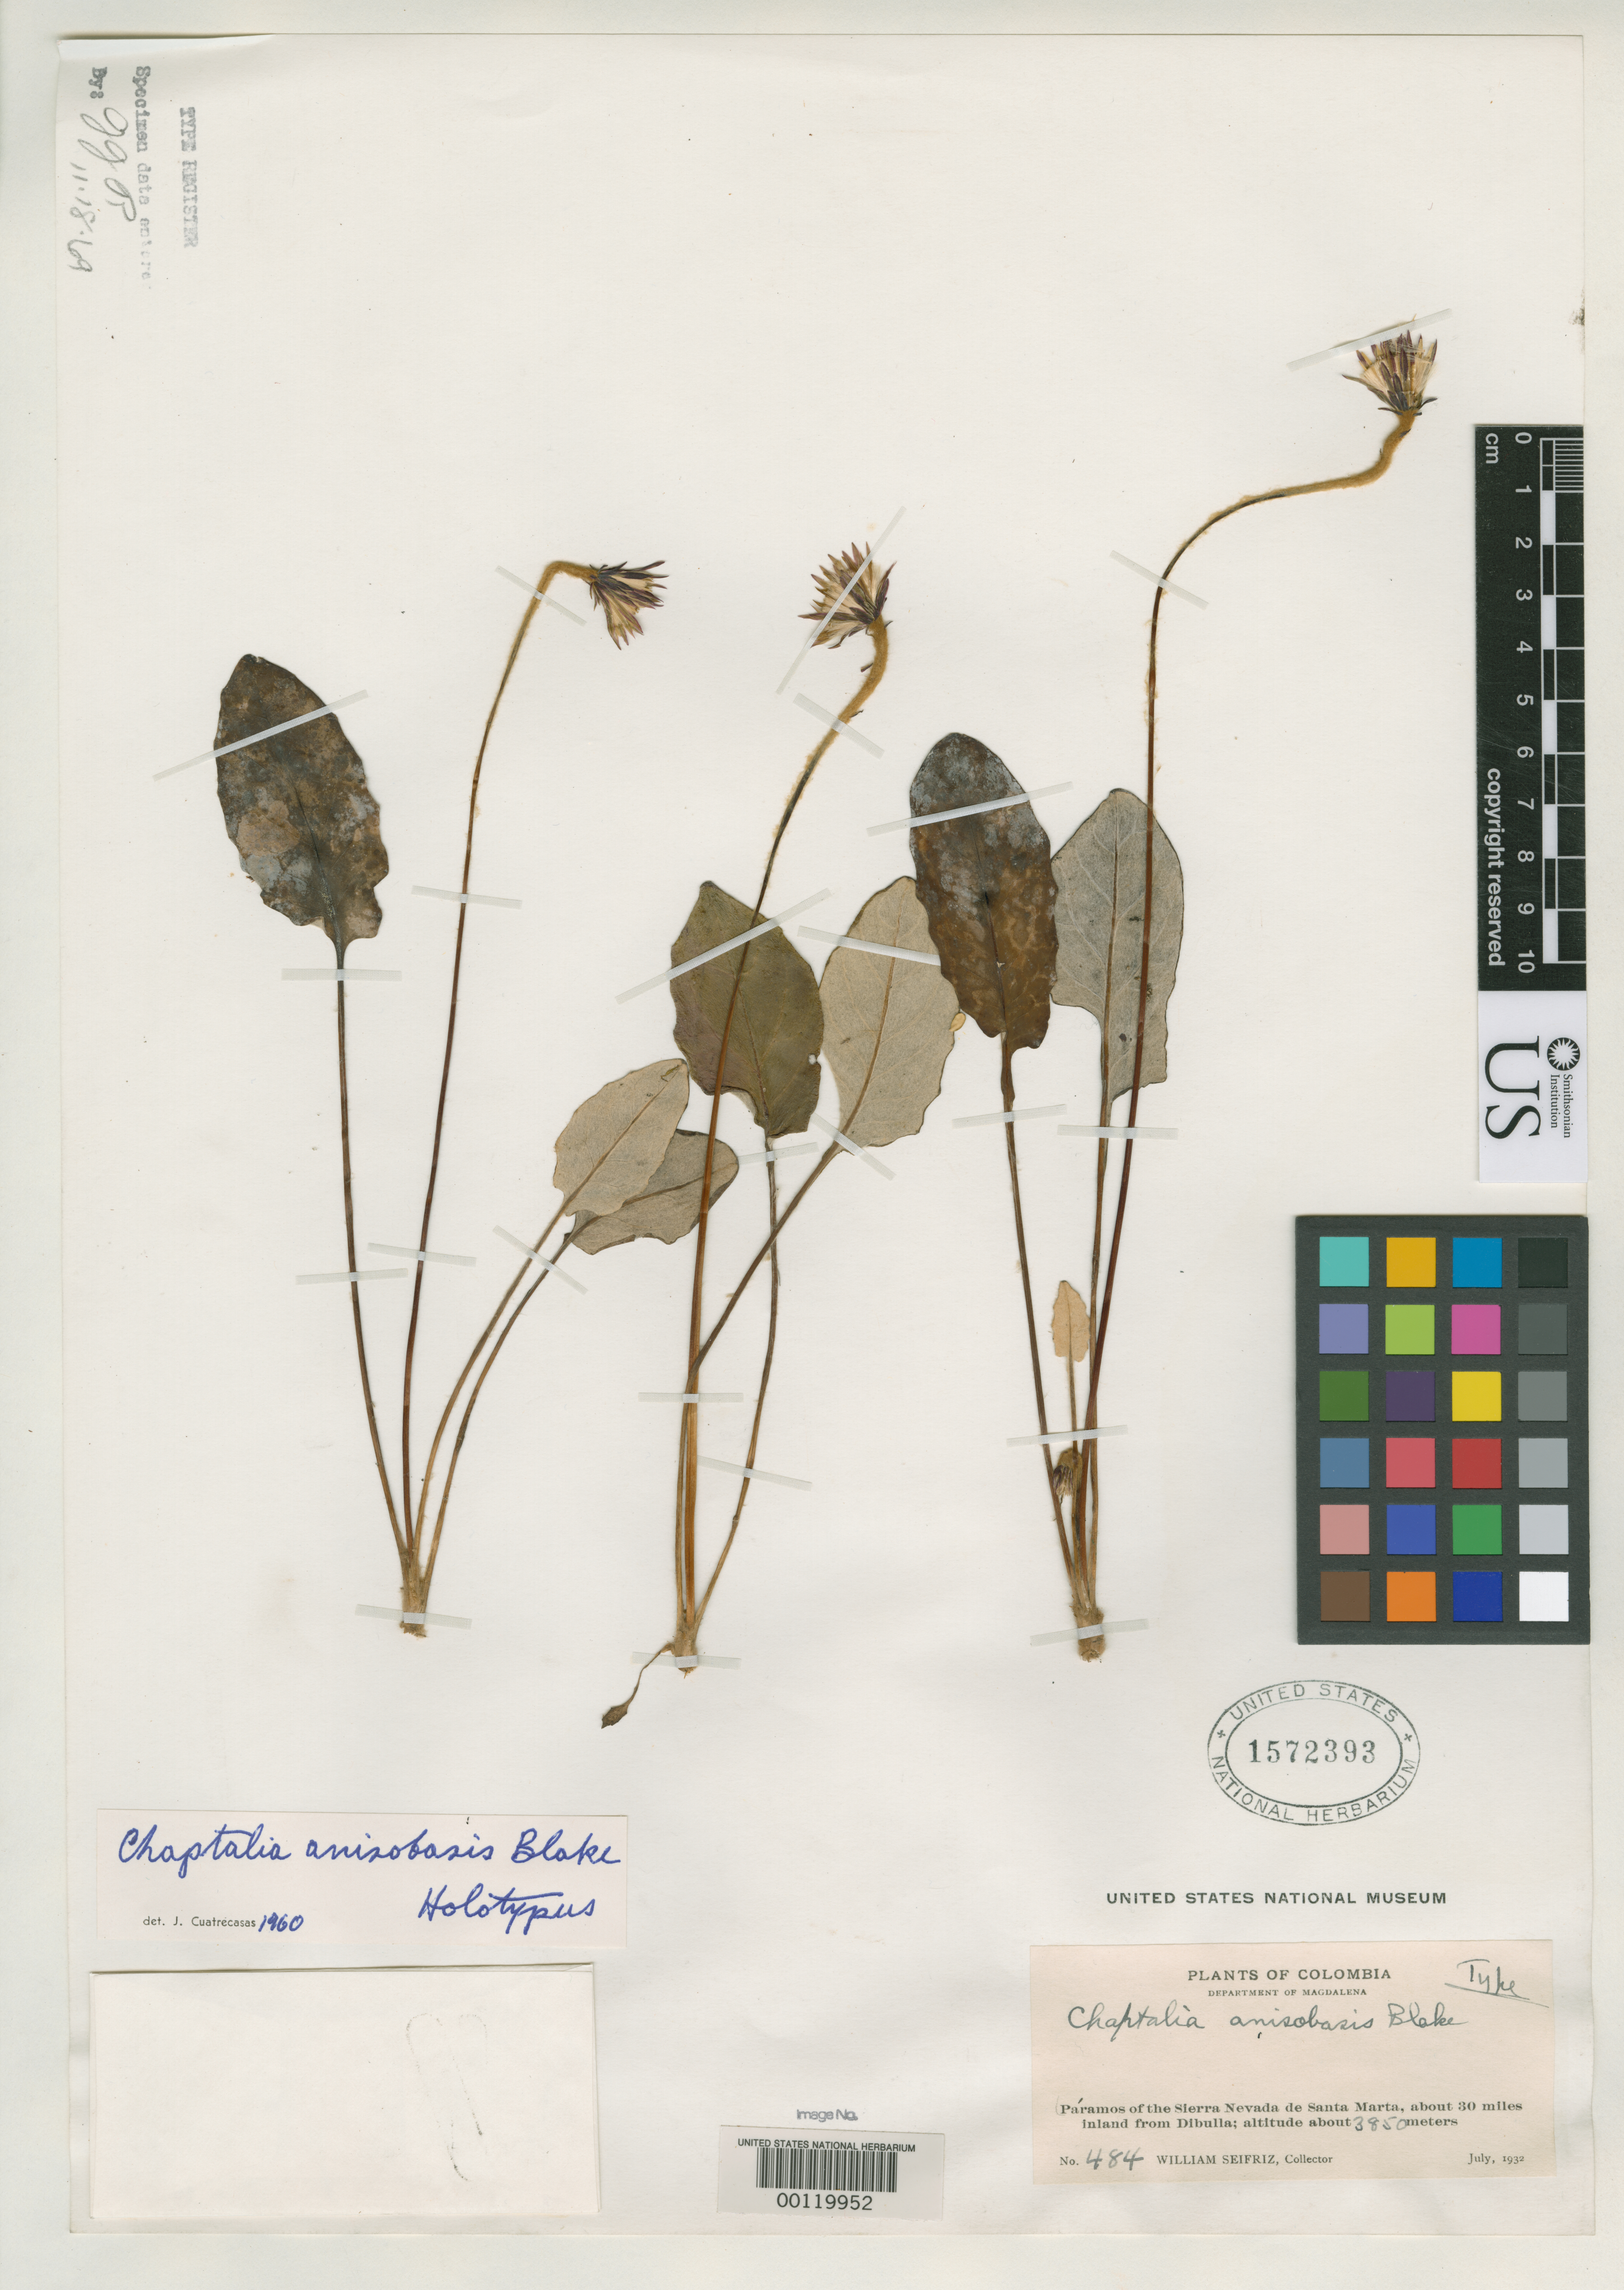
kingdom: Plantae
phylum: Tracheophyta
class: Magnoliopsida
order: Asterales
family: Asteraceae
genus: Chaptalia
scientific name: Chaptalia anisobasis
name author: S.F. Blake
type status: Holotype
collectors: W. Seifriz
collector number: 484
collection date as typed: Jul 1932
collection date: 1932-07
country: Colombia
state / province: Magdalena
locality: Páramos of Sierra Nevada de Santa Marta, ca. 30 mi inland from Dibulla.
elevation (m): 3850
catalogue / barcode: US 1572393